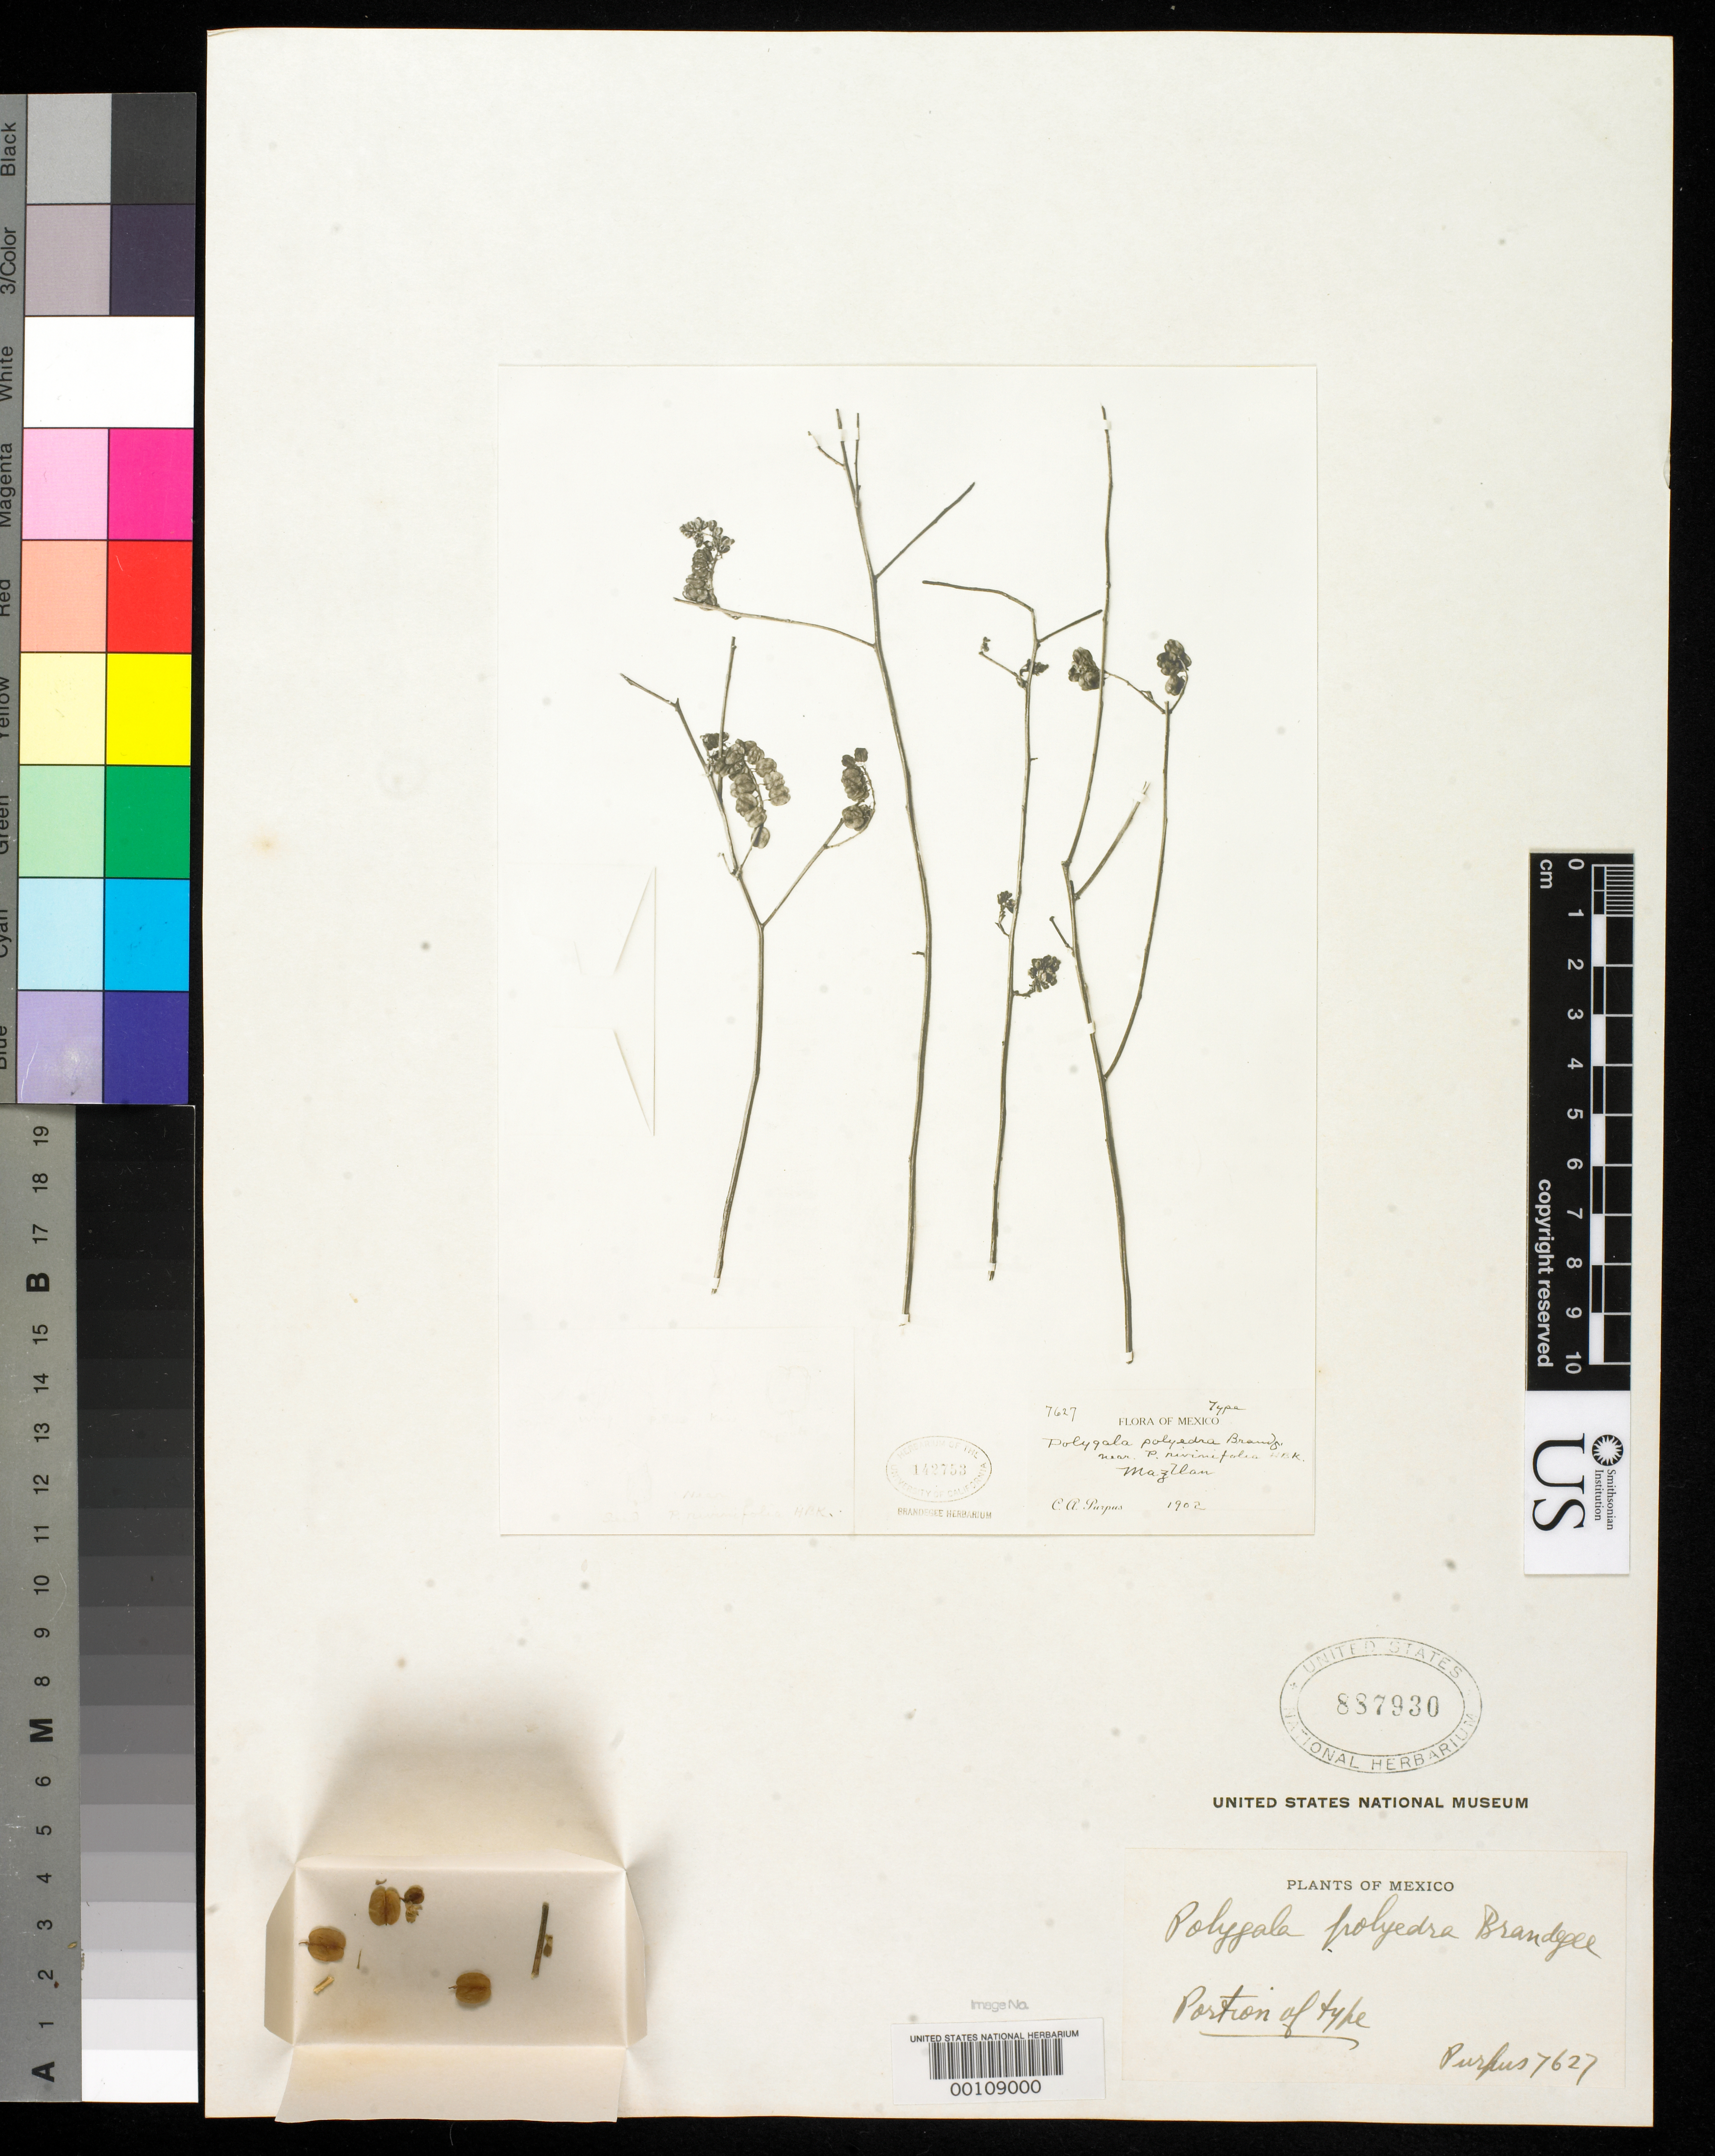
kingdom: Plantae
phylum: Tracheophyta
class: Magnoliopsida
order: Fabales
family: Polygalaceae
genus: Polygala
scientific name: Polygala polyedra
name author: Brandegee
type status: Isotype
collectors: C. A. Purpus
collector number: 7627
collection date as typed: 1902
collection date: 1902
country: Mexico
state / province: Sinaloa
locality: Mazatlan.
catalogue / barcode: US 887930